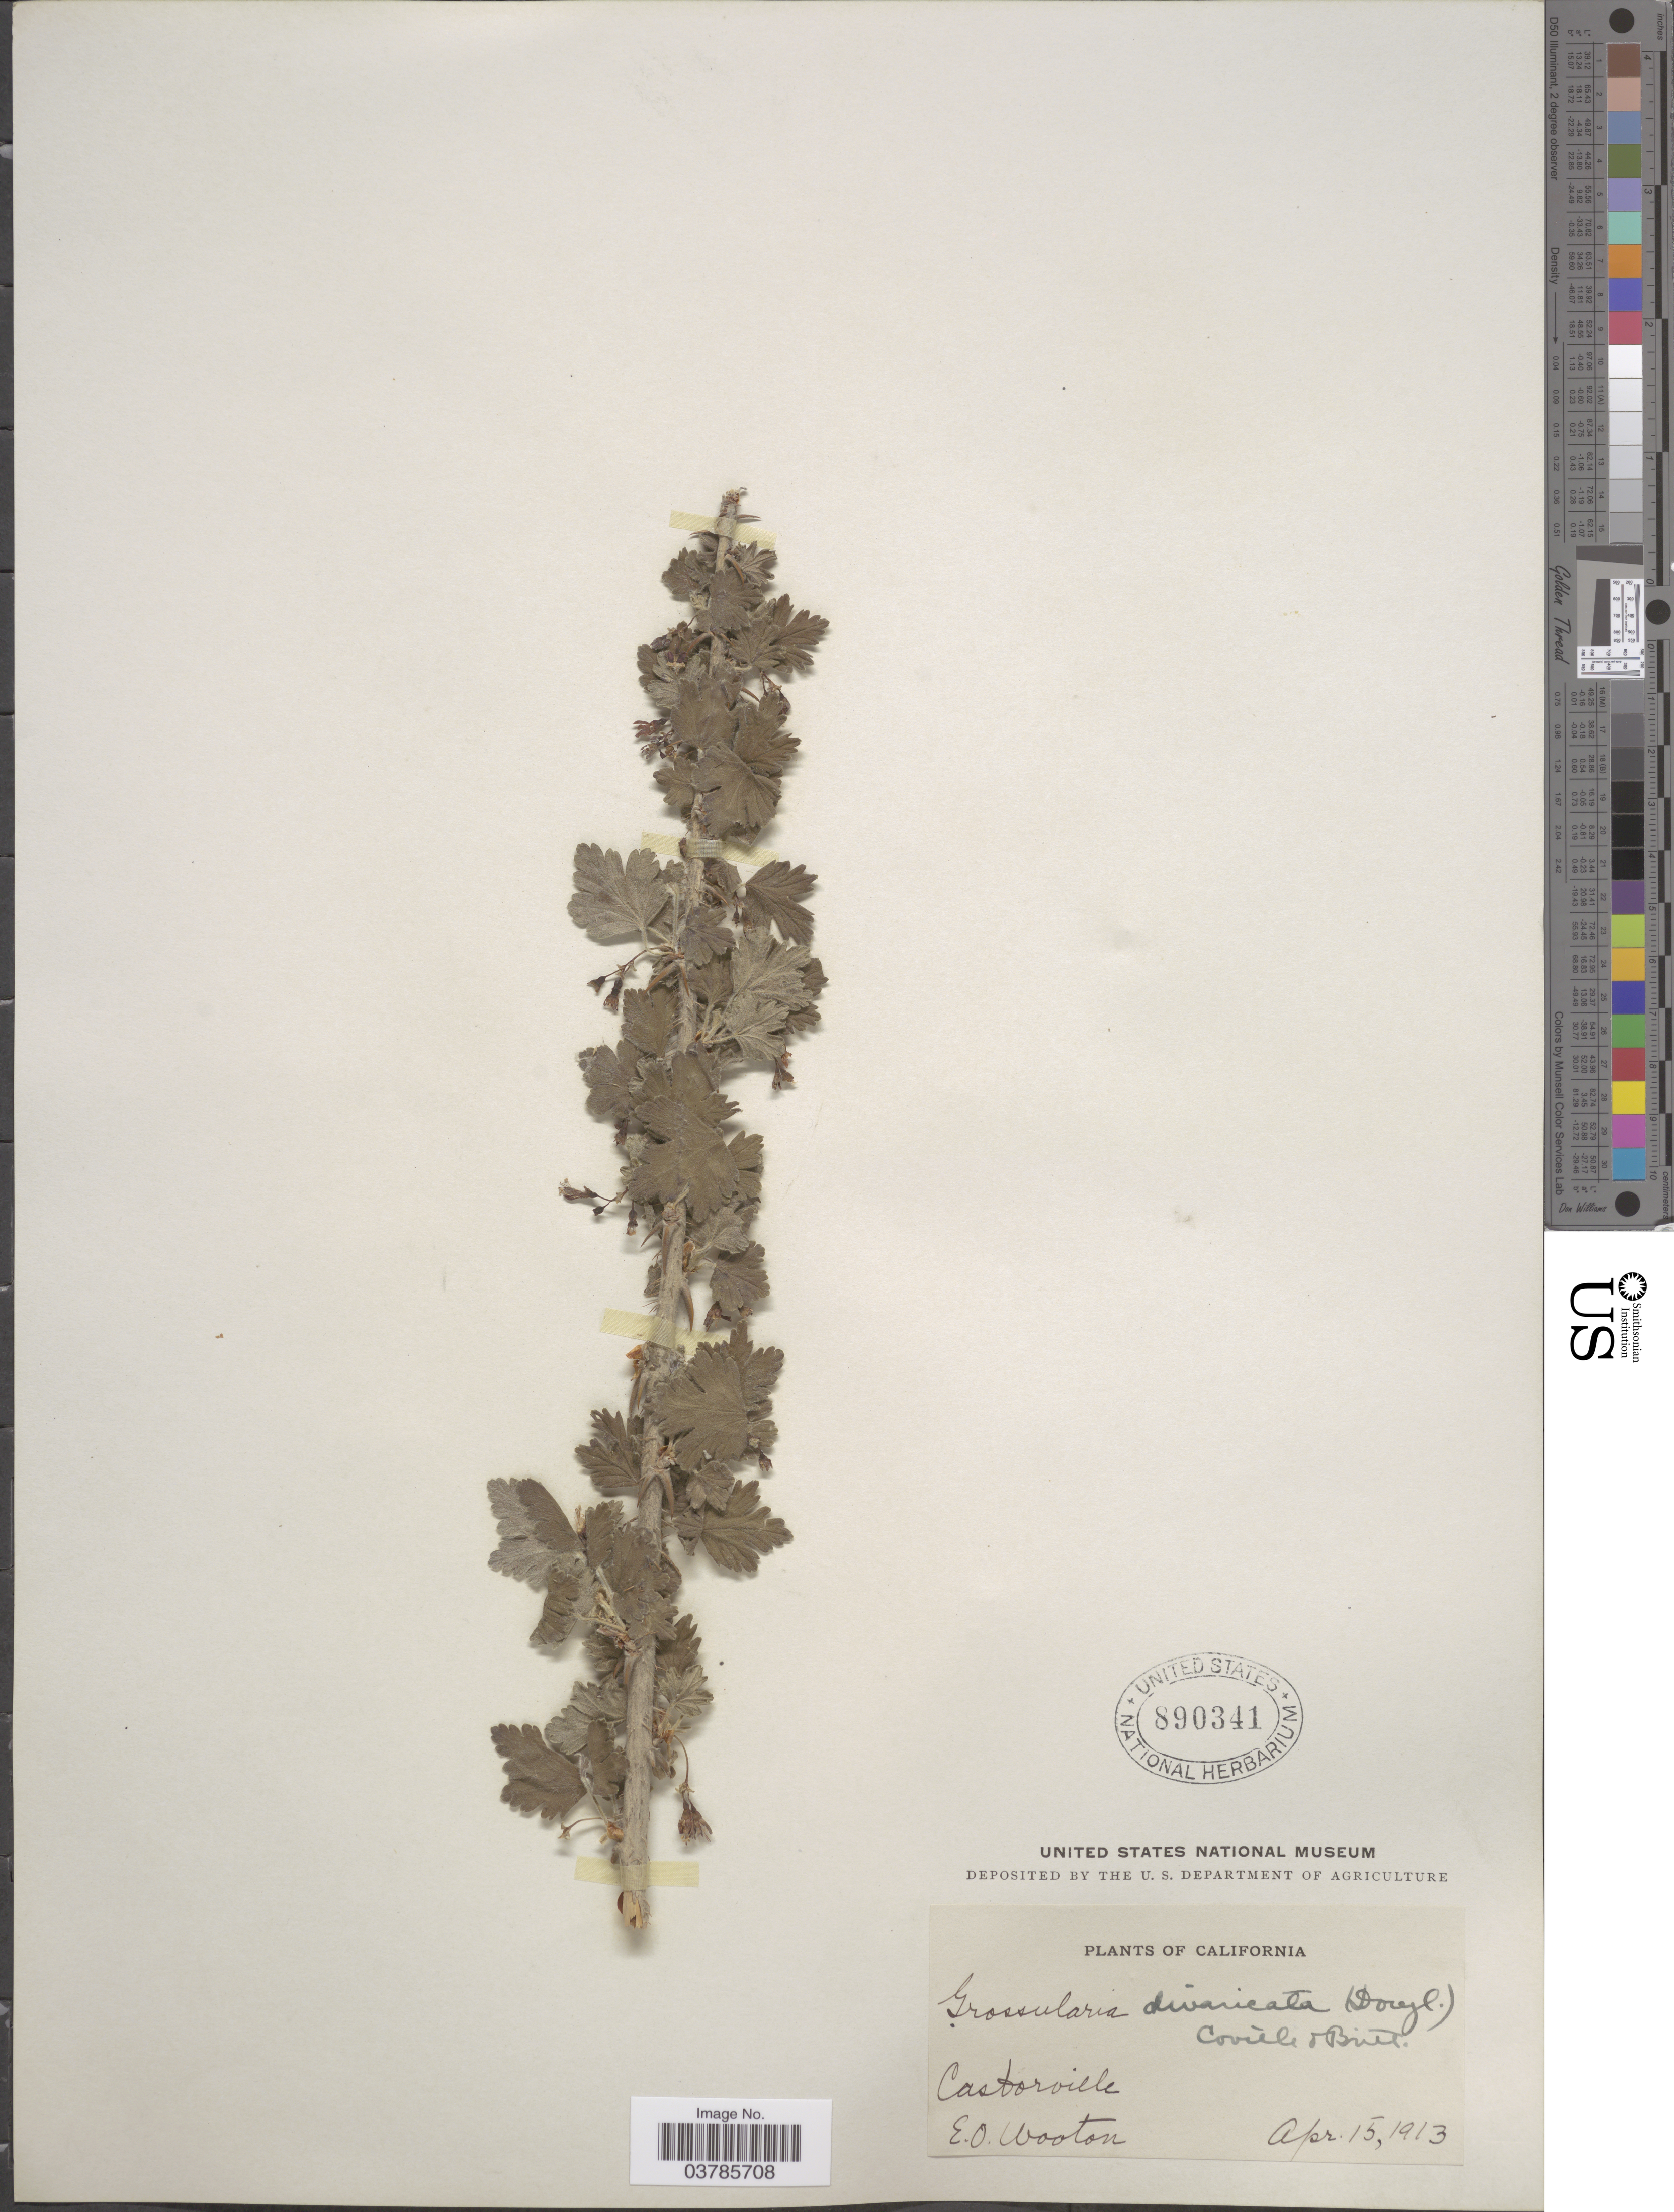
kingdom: Plantae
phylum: Tracheophyta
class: Magnoliopsida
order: Saxifragales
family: Grossulariaceae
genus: Ribes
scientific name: Ribes divaricatum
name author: Douglas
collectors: E. O. Wooton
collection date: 1913-04-15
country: United States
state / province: California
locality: Castorville.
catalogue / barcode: US 890341